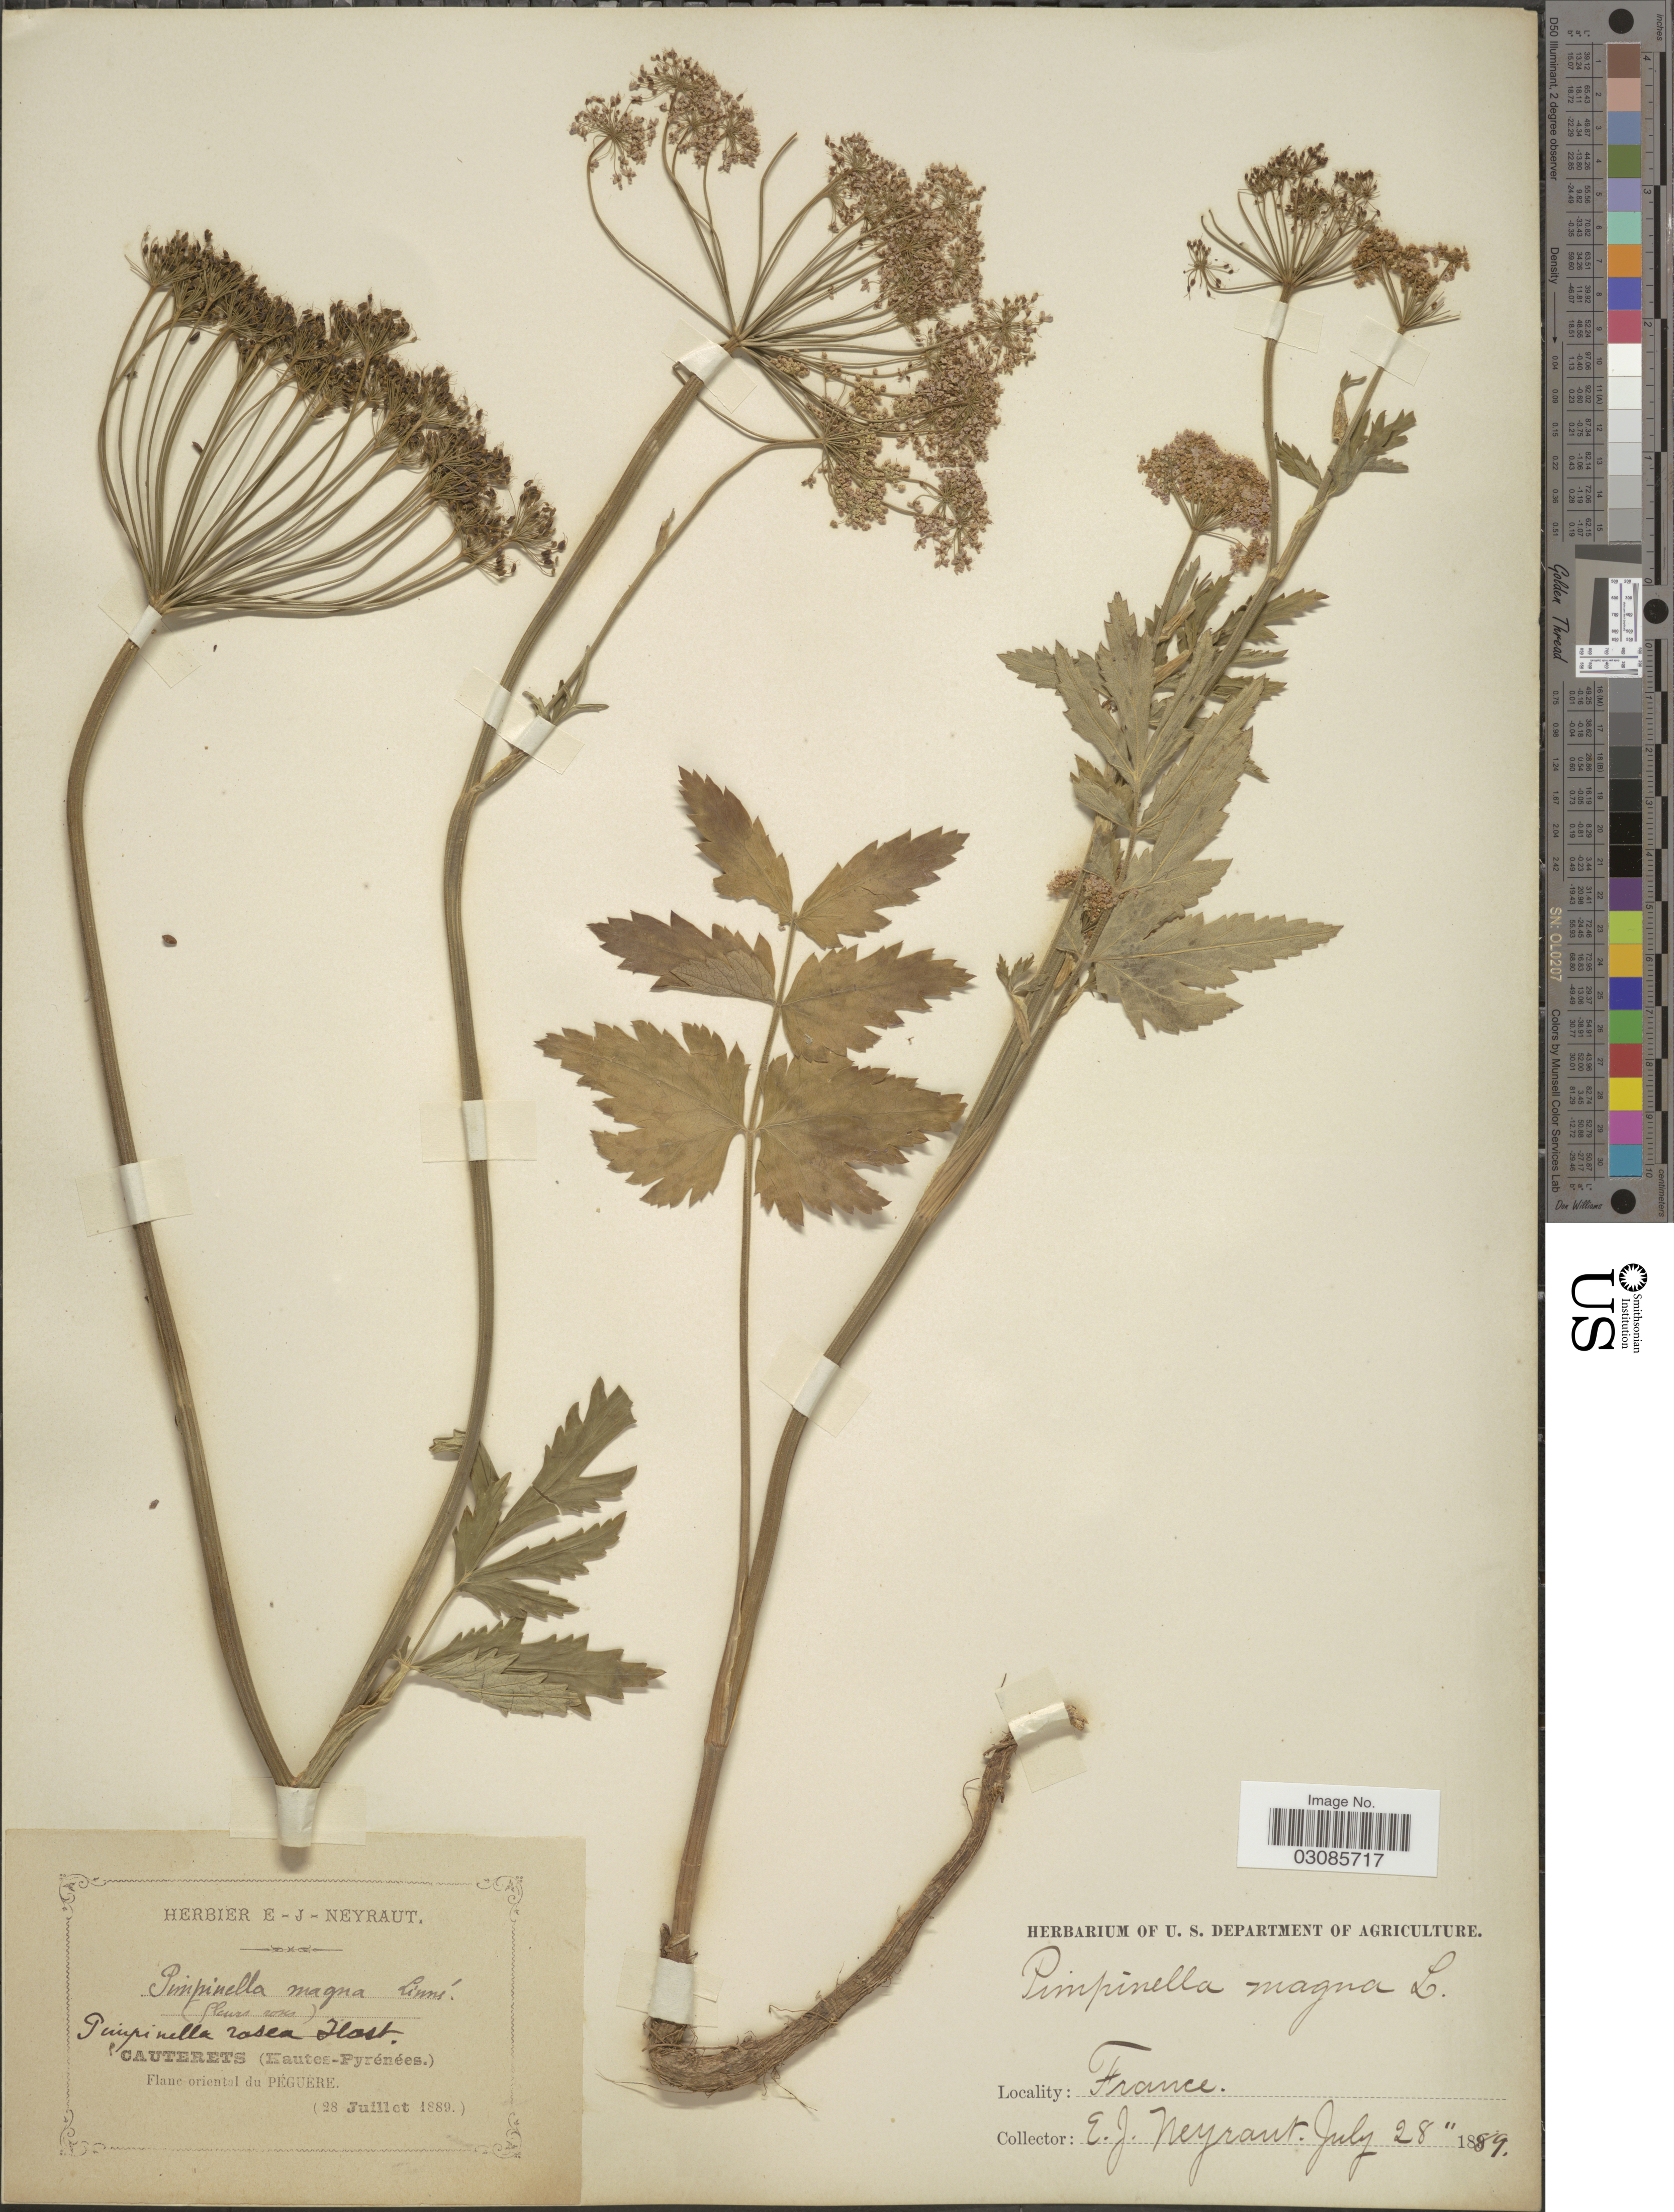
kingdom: Plantae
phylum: Tracheophyta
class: Magnoliopsida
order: Apiales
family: Apiaceae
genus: Pimpinella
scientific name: Pimpinella magna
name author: L.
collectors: E. Neyraut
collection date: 1889-07-28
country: France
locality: Cauterets (Kautes-Pyrénées). Flane oriental du Péguére.